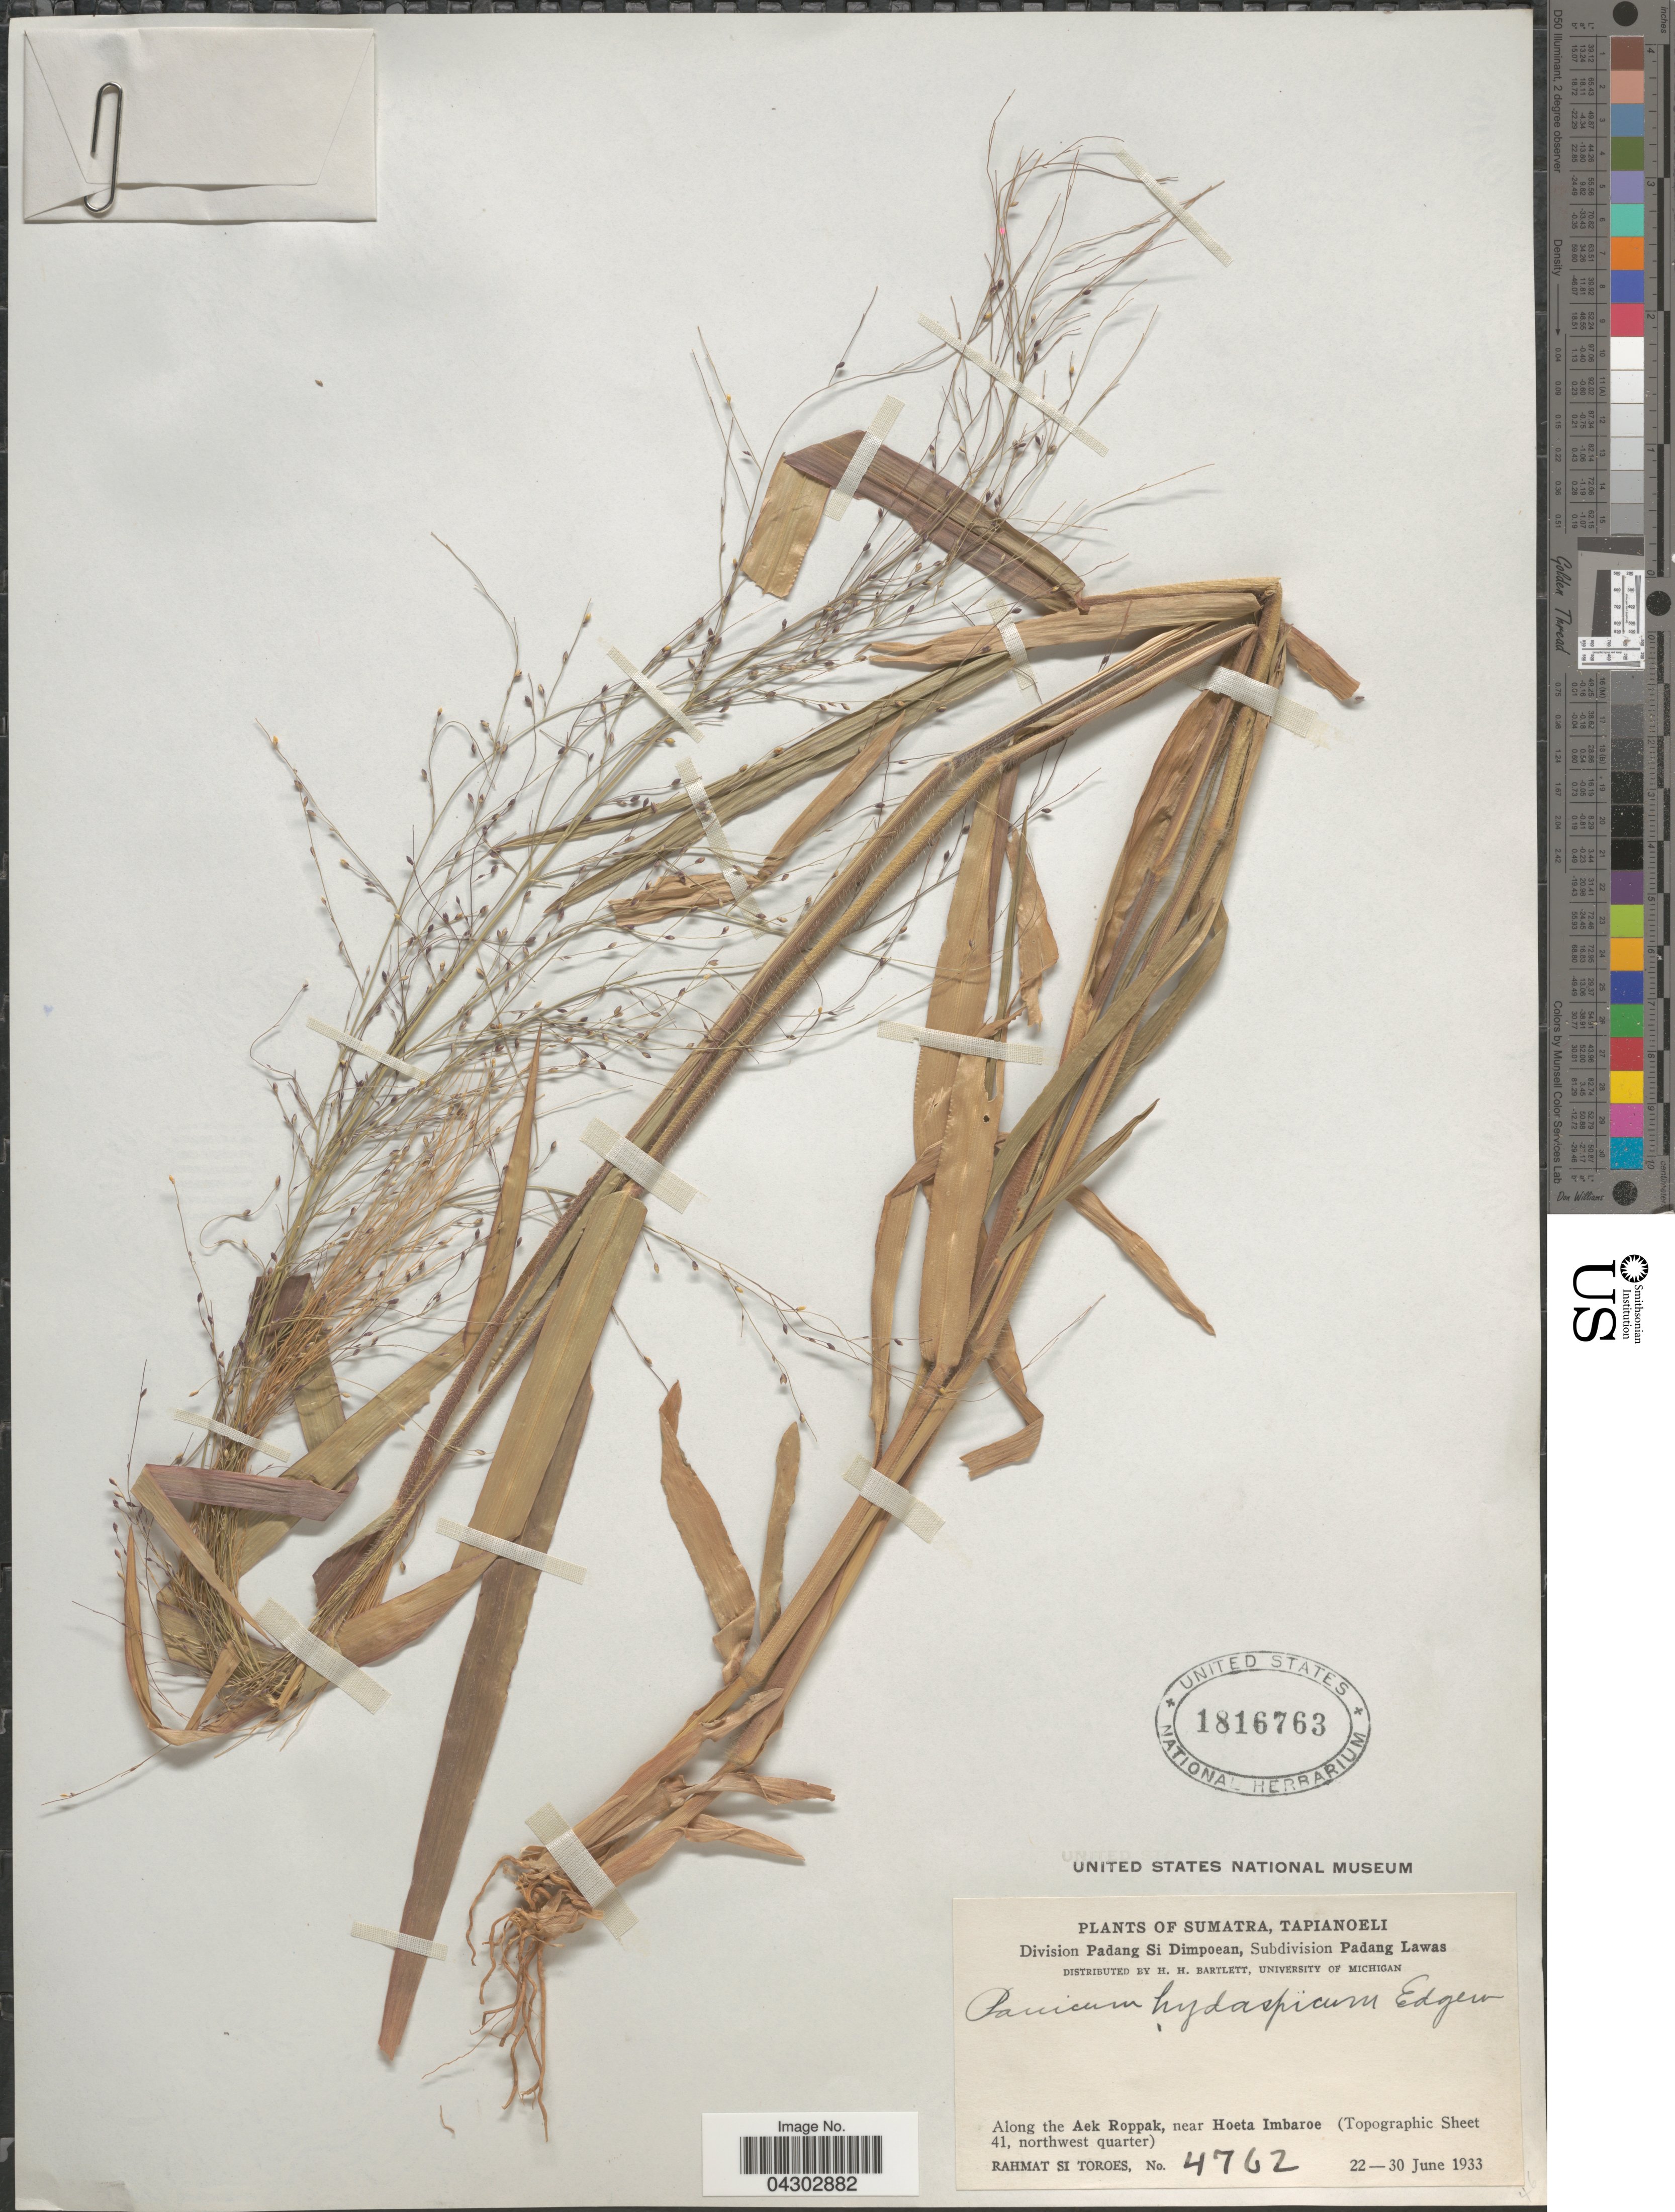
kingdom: Plantae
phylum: Tracheophyta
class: Liliopsida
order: Poales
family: Poaceae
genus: Panicum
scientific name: Panicum luzonense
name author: J. Presl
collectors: Rahmat Si Boeea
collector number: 4762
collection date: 1933-06-22/1933-06-30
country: Indonesia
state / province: Sumatra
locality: Tapianoeli. Division Padang Si Dimpoean, Subdivision Padang Lawas. Along the Aek Roppak, near Hoeta Imbaroe (Topographic Sheet 41, northwest quarter).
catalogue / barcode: US 1816763